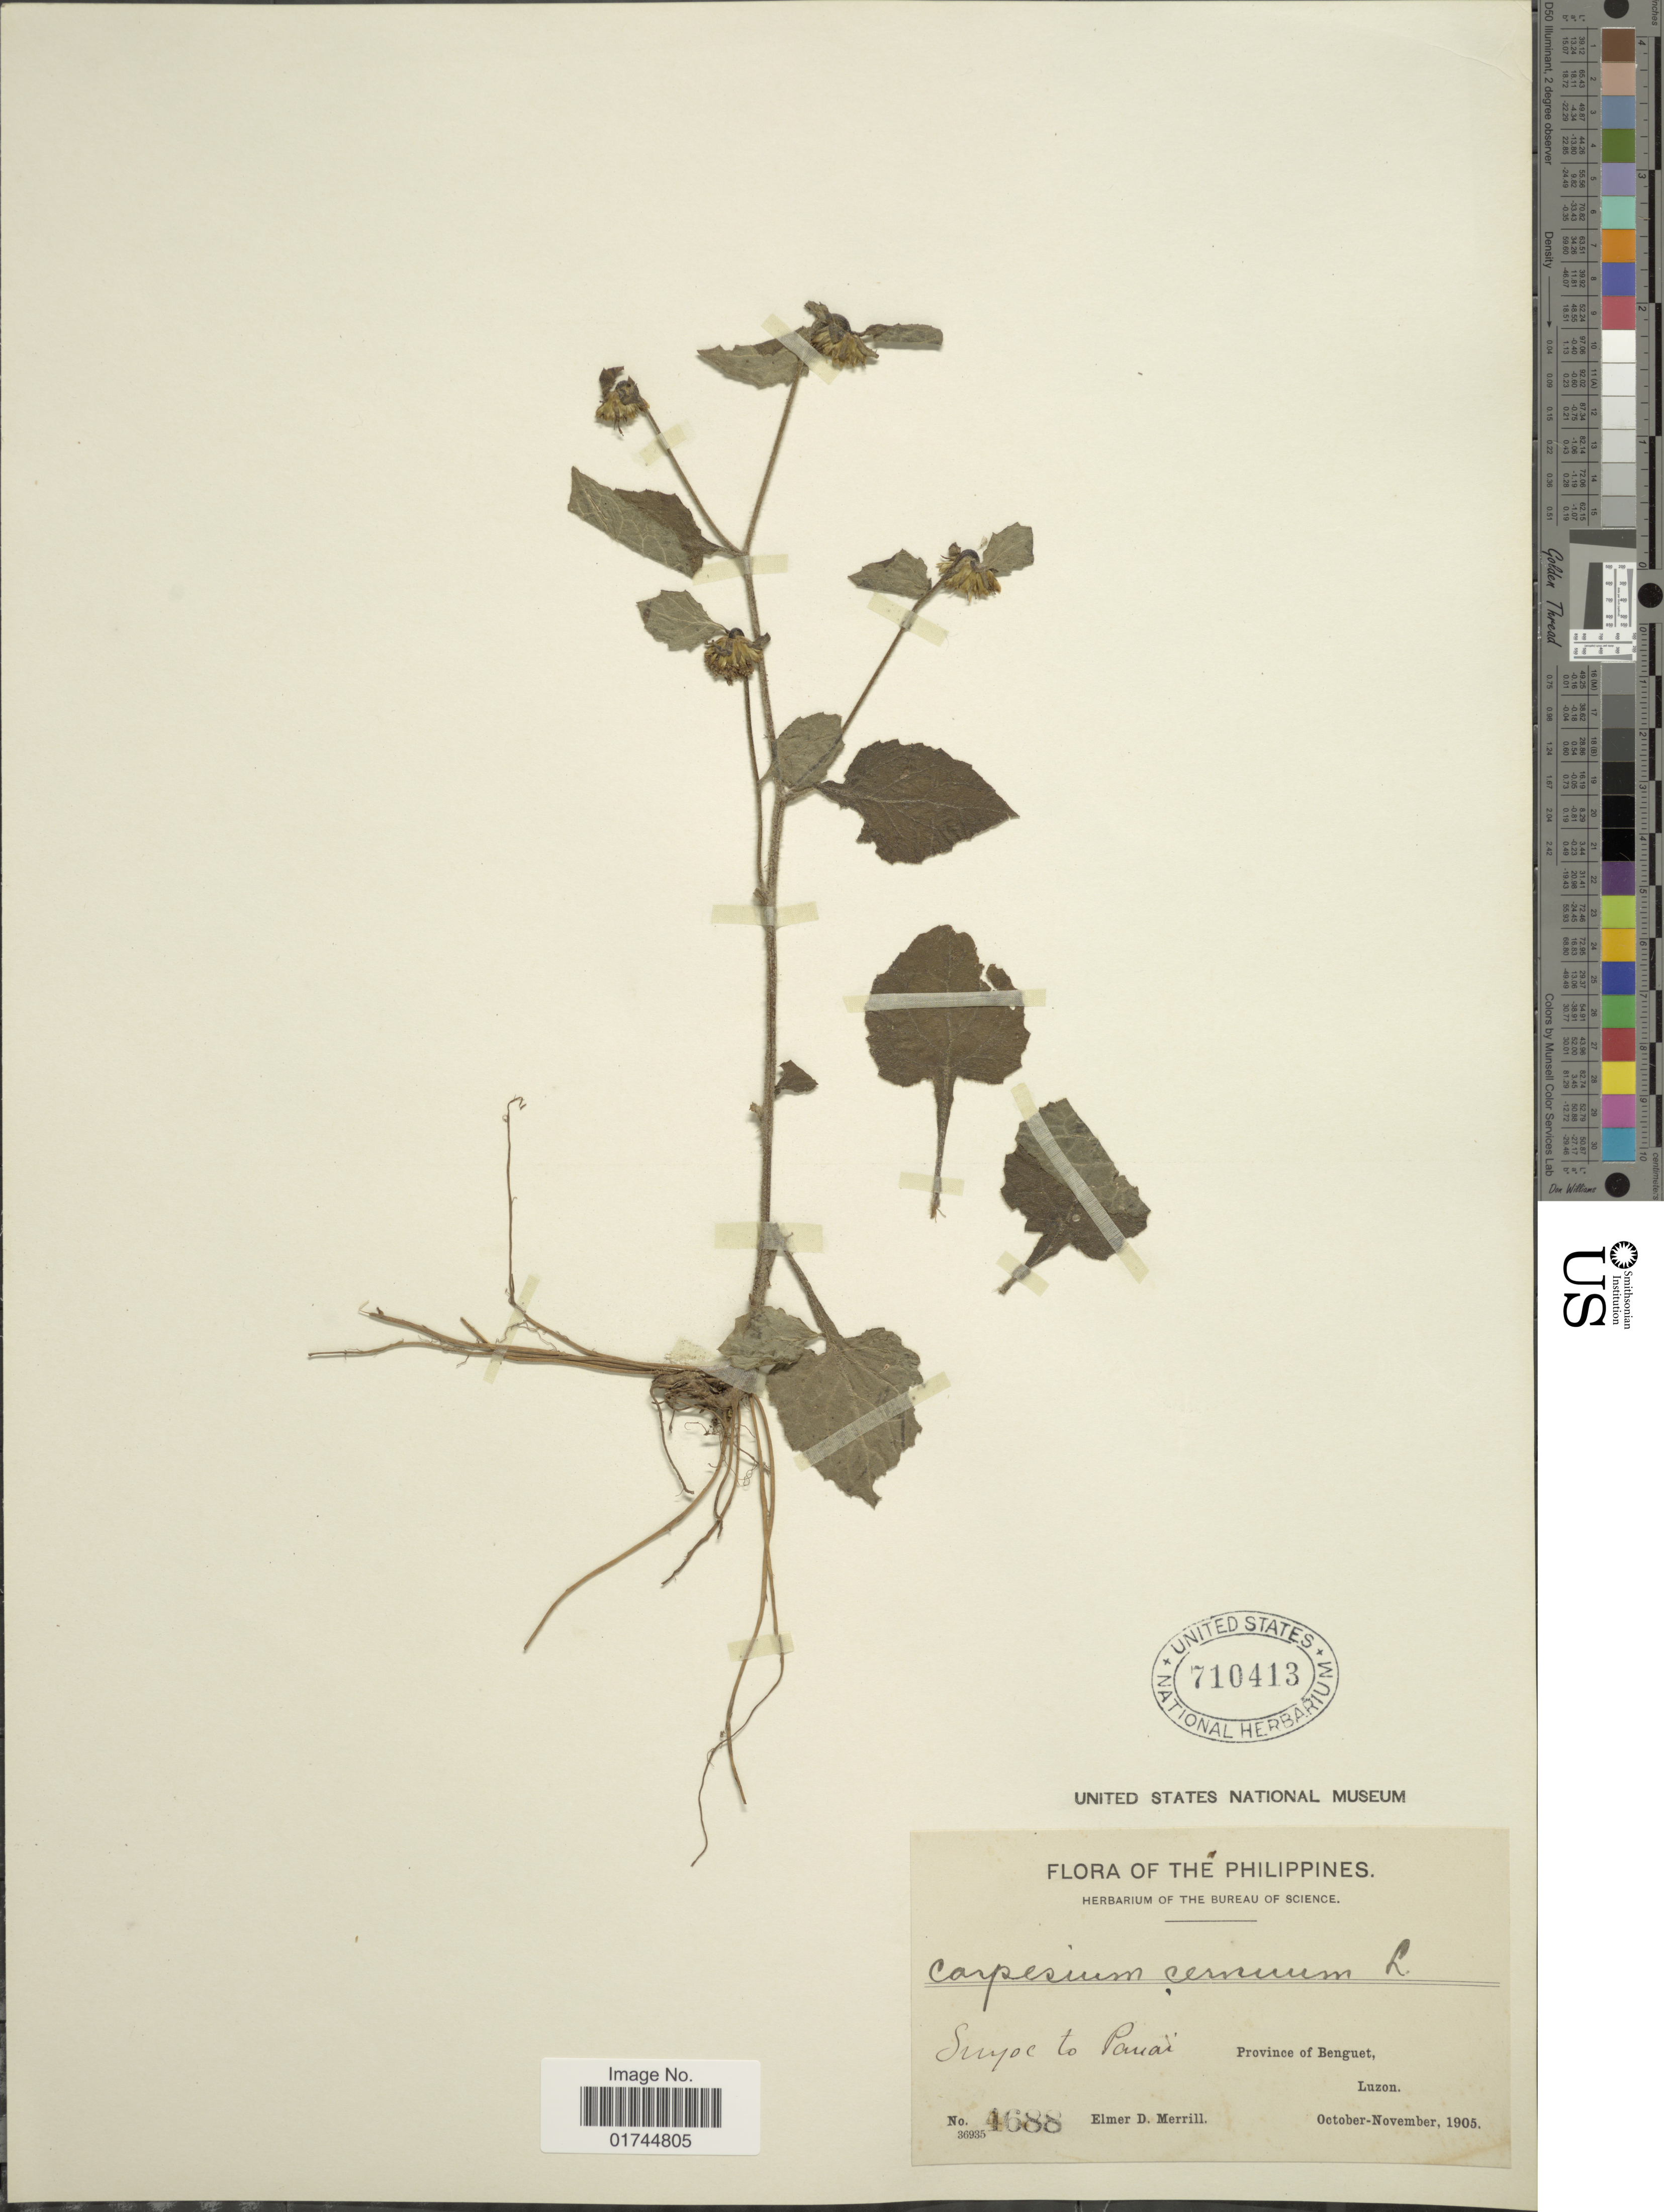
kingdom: Plantae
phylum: Tracheophyta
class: Magnoliopsida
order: Asterales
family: Asteraceae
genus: Carpesium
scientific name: Carpesium cernum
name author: L.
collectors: E. D. Merrill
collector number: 4688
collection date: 1905-10/1905-11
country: Philippines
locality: Sutoc to Pauai, Province of Benguet, Luzon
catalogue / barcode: US 710413